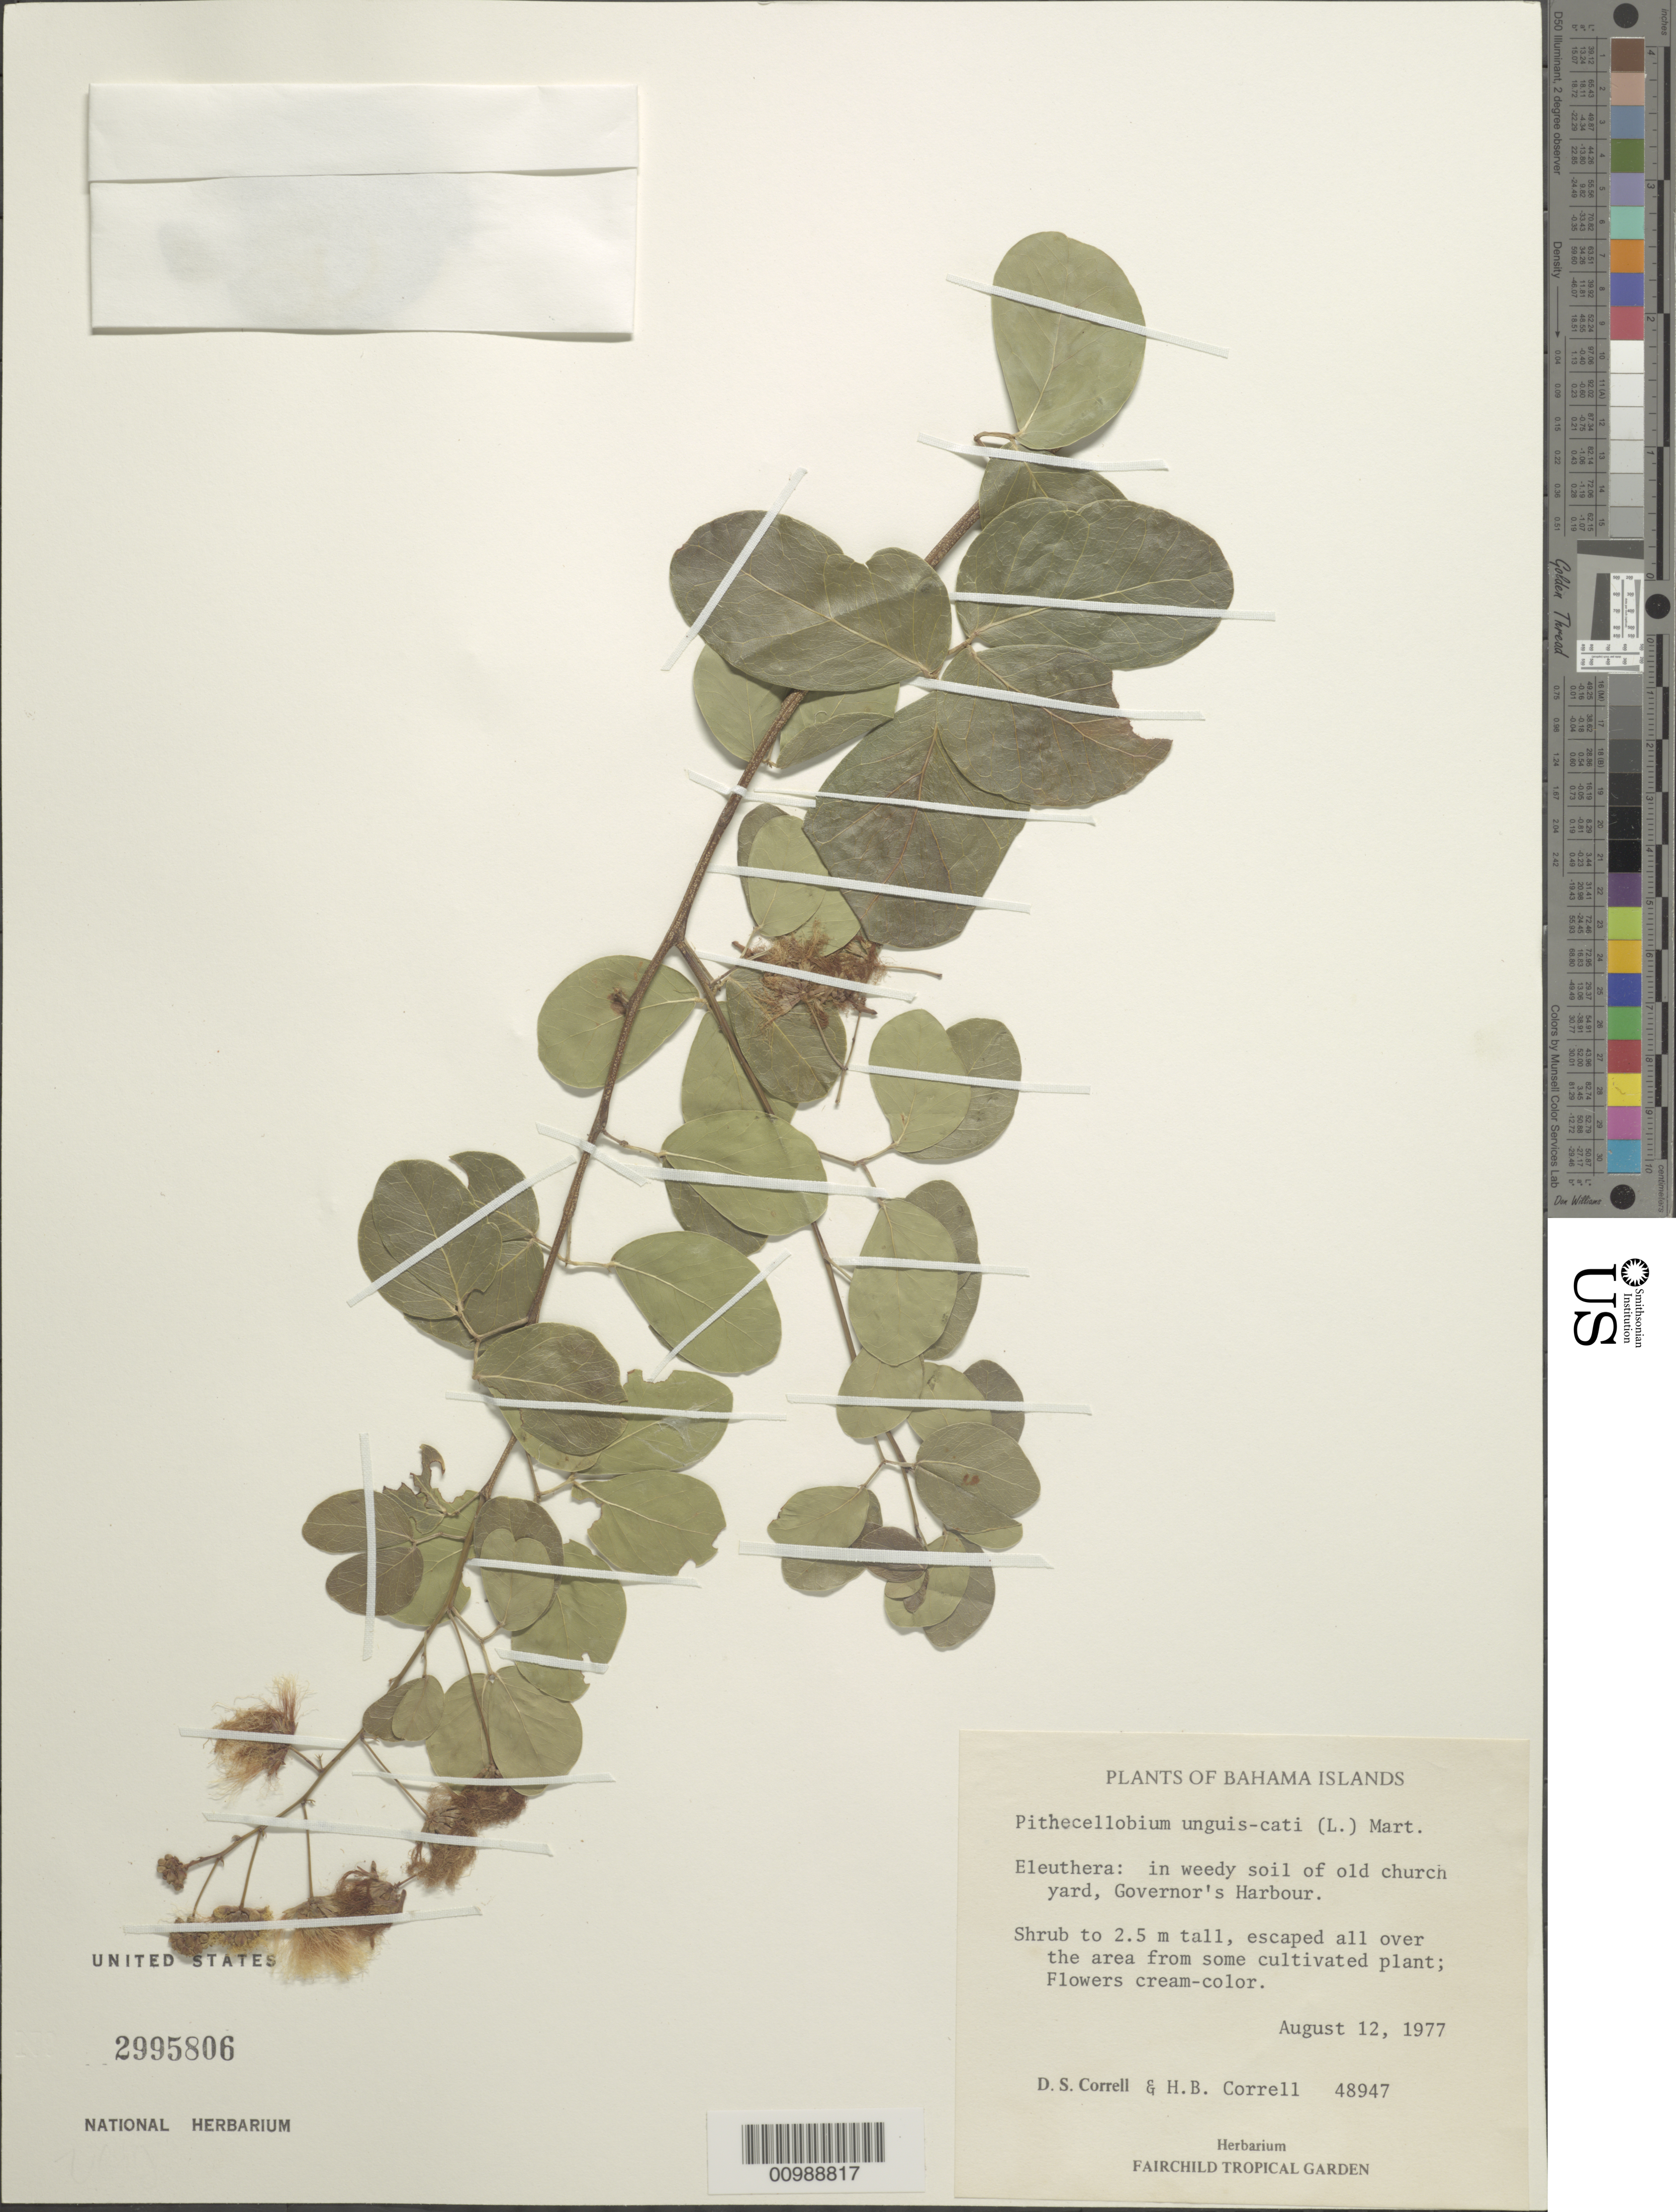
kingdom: Plantae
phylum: Tracheophyta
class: Magnoliopsida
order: Fabales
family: Fabaceae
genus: Pithecellobium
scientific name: Pithecellobium unguis-cati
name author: (L.) Benth.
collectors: D. S. Correll & H. Correll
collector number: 48947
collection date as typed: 12 Aug 1977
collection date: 1977-08-12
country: Bahamas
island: Eleuthera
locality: Governor's Harbor; In weedy soil of old church yard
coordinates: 0 N, 0 E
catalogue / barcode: US 2995806